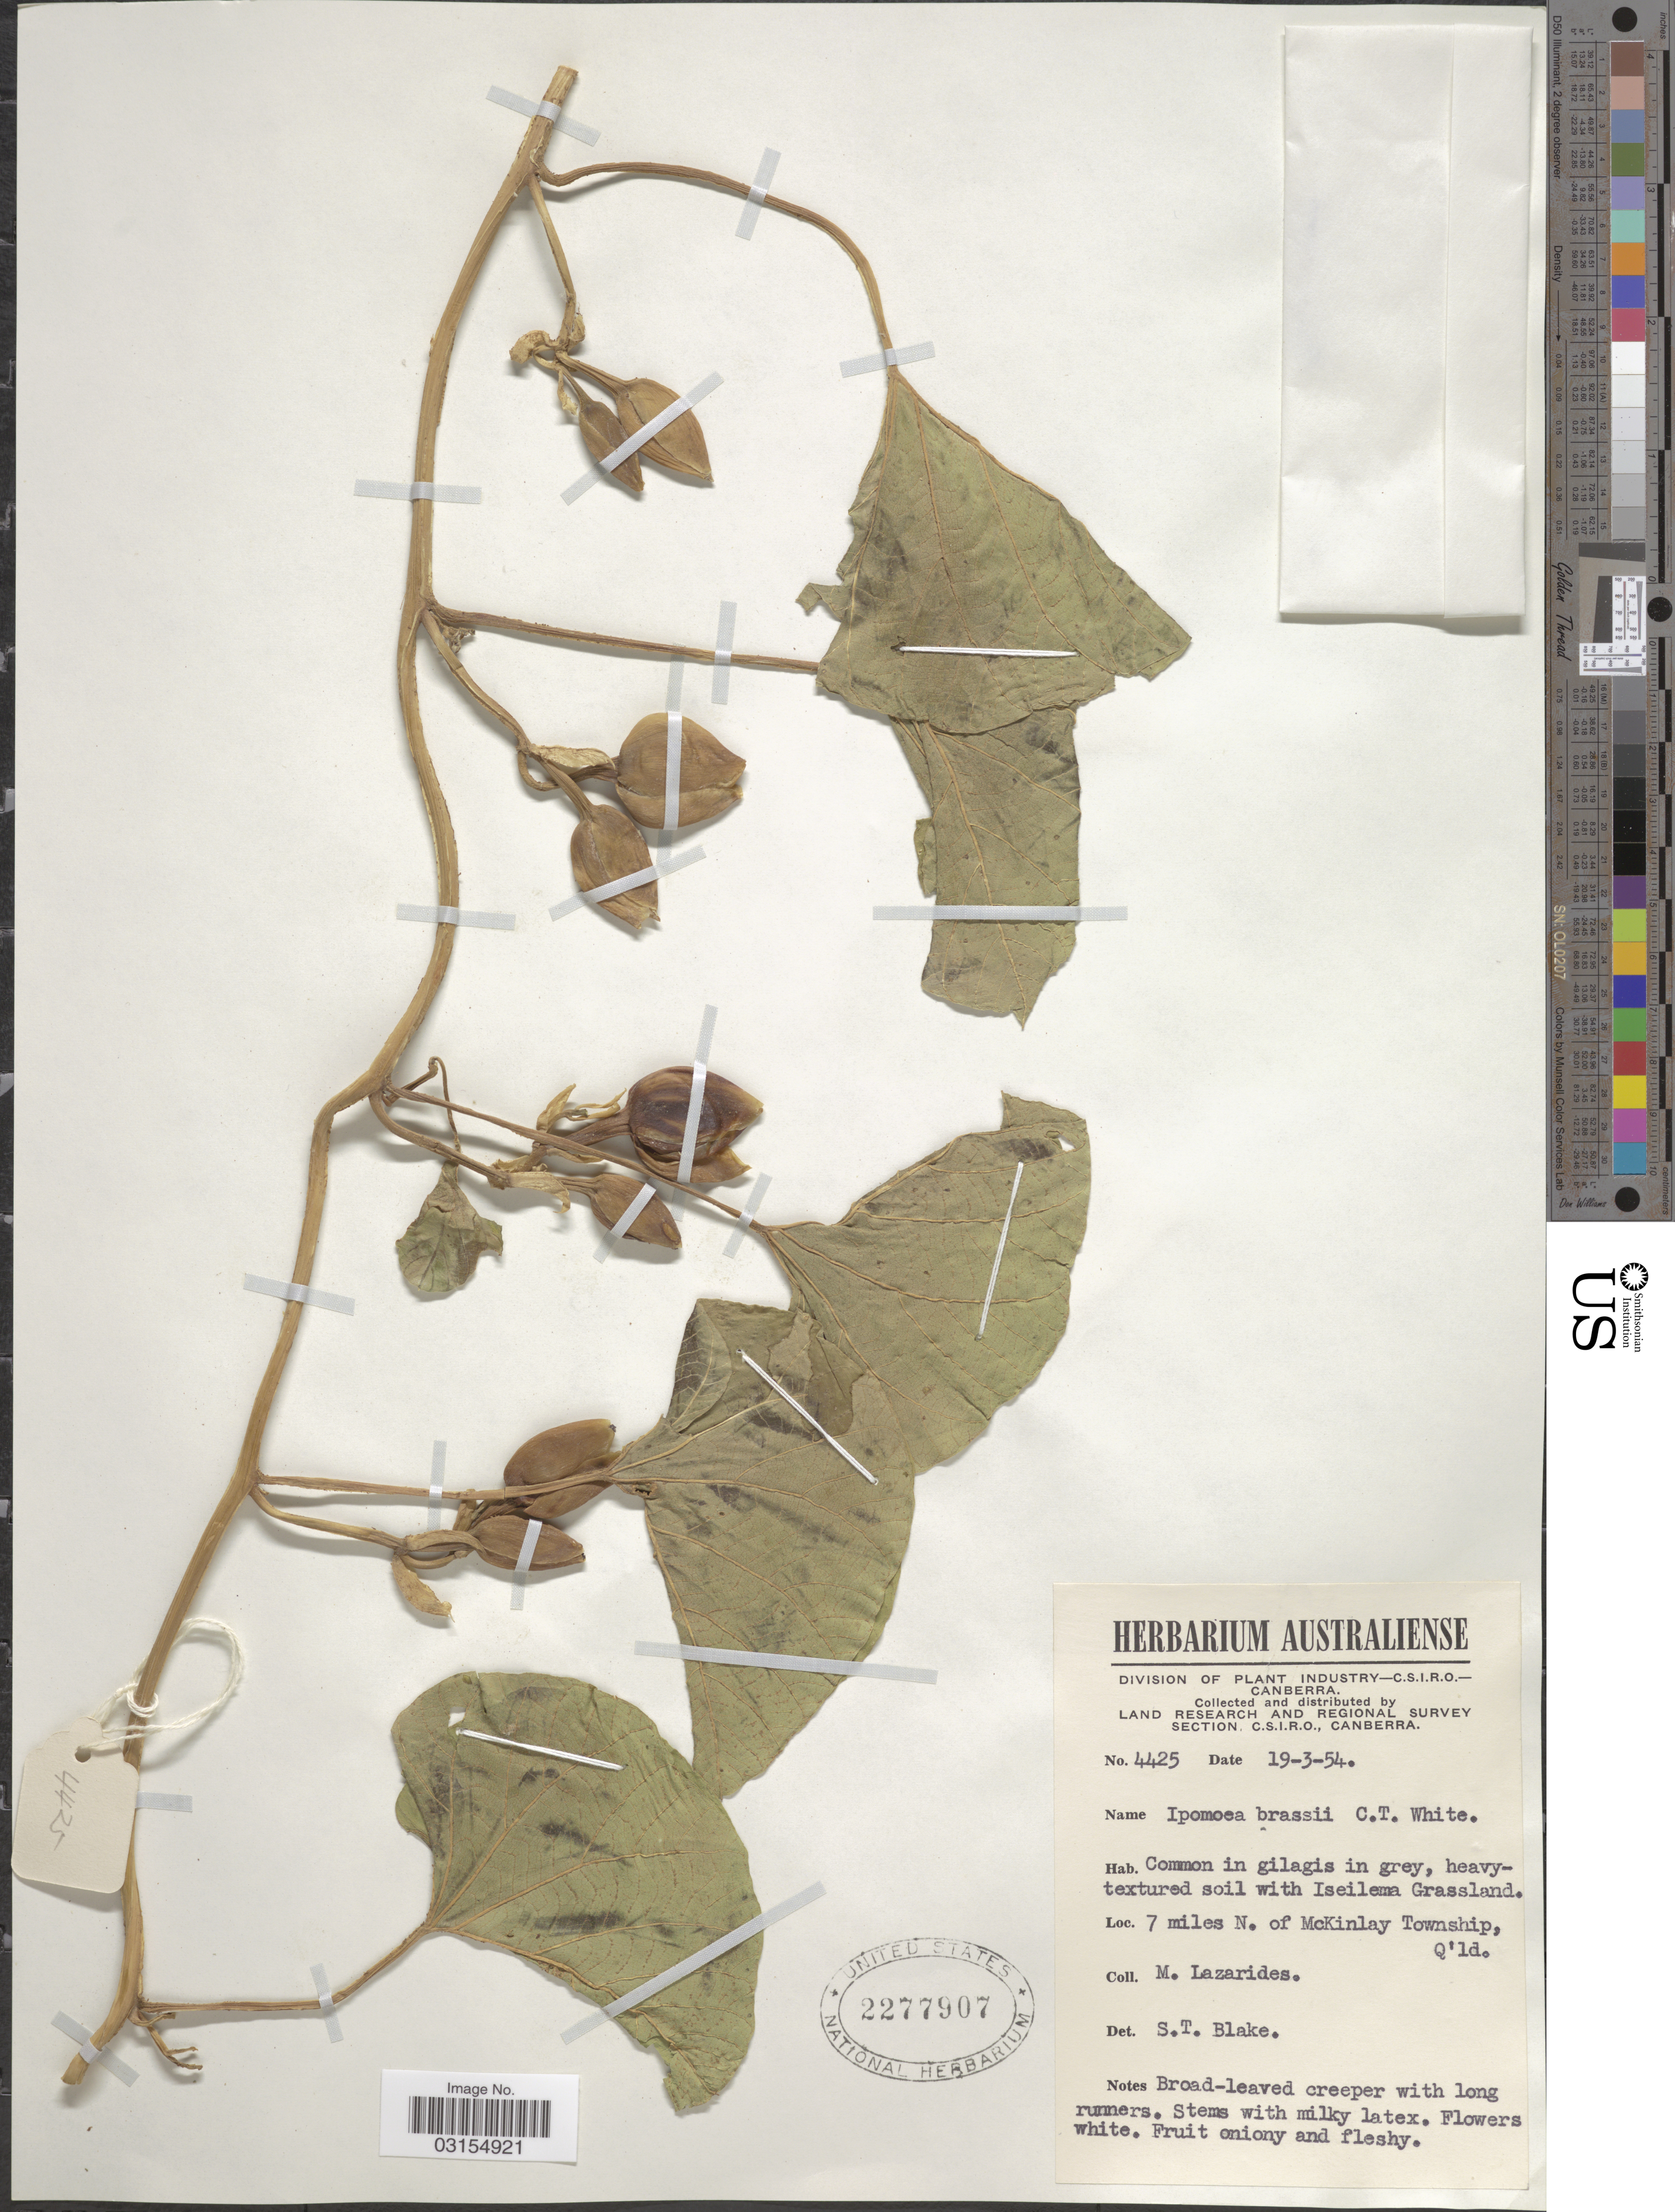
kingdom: Plantae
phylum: Tracheophyta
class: Magnoliopsida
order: Solanales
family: Convolvulaceae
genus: Ipomoea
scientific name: Ipomoea brassii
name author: C.T. White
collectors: M. Lazarides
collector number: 4425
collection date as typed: Transcribed d/m/y: 19/3/54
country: Australia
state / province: Queensland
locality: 7 miles N. of McKinlay Township.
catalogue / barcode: US 2277907